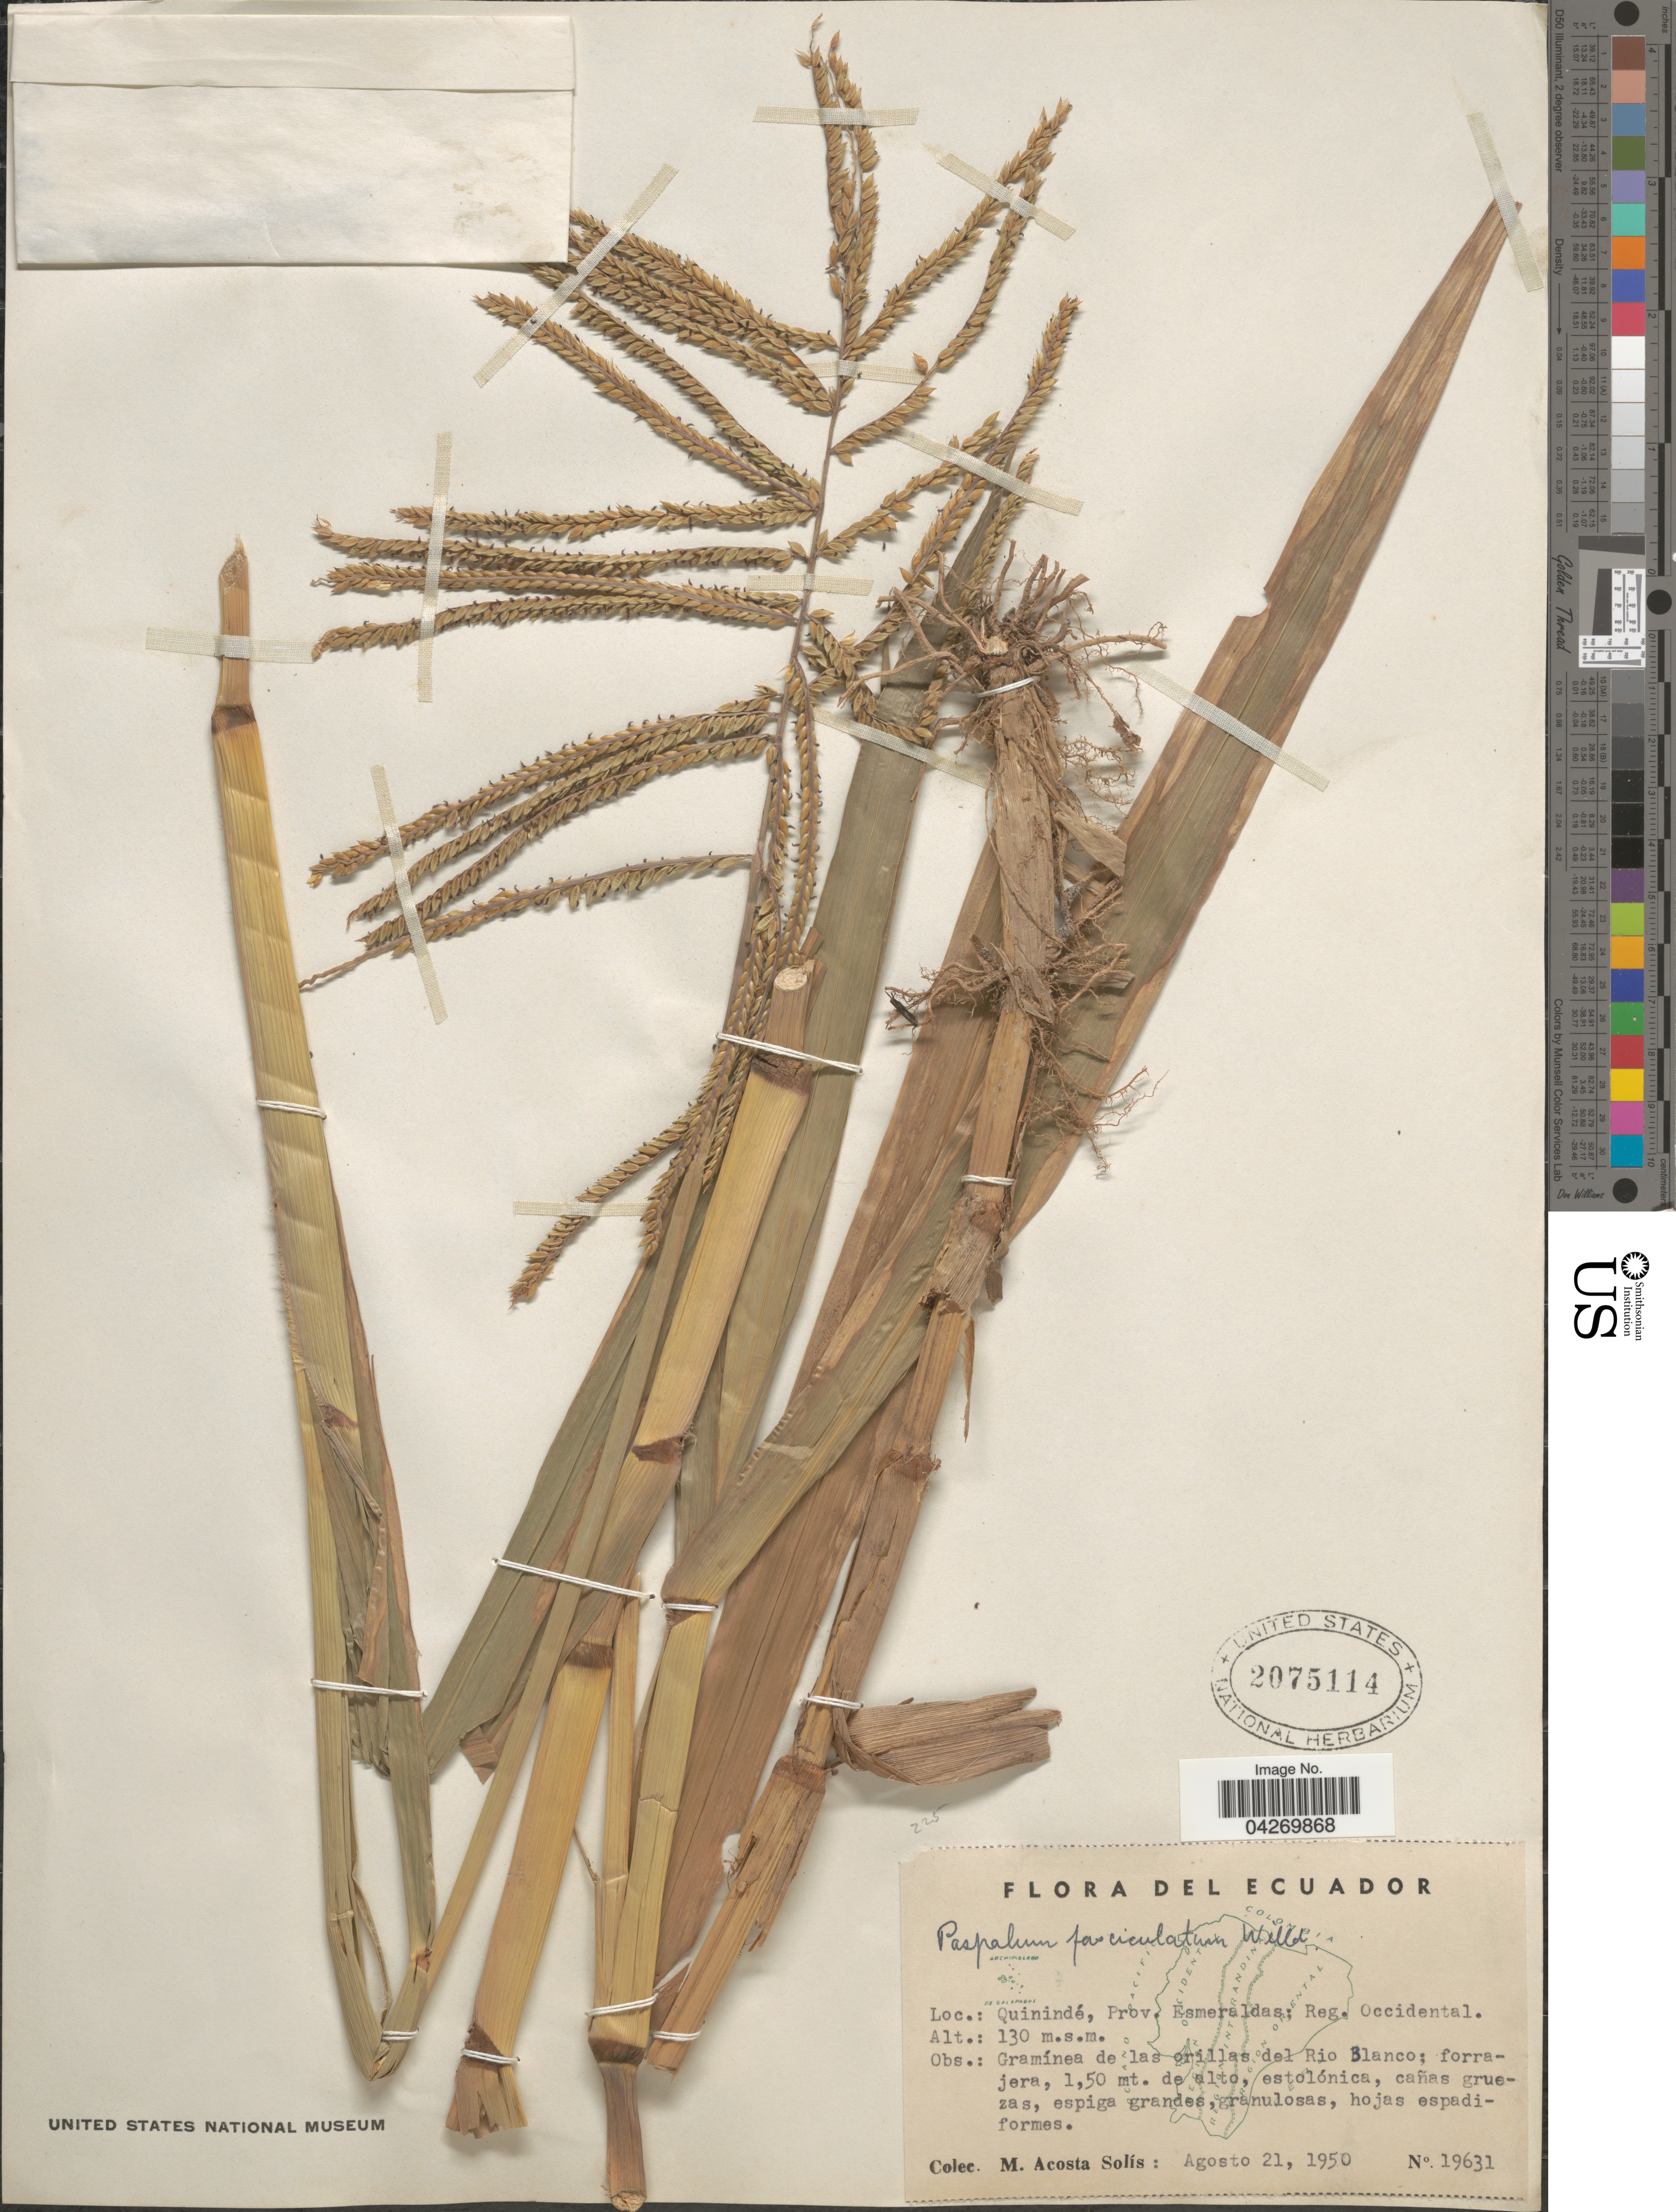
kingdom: Plantae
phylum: Tracheophyta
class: Liliopsida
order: Poales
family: Poaceae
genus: Paspalum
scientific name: Paspalum fasciculatum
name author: Willd. ex Flüggé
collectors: M. Acosta Solis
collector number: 19631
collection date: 1950-08-21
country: Ecuador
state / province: Esmeraldas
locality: Quinindé, Prov. Esmeraldas; Reg. Occidental.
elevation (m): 130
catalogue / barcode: US 2075114